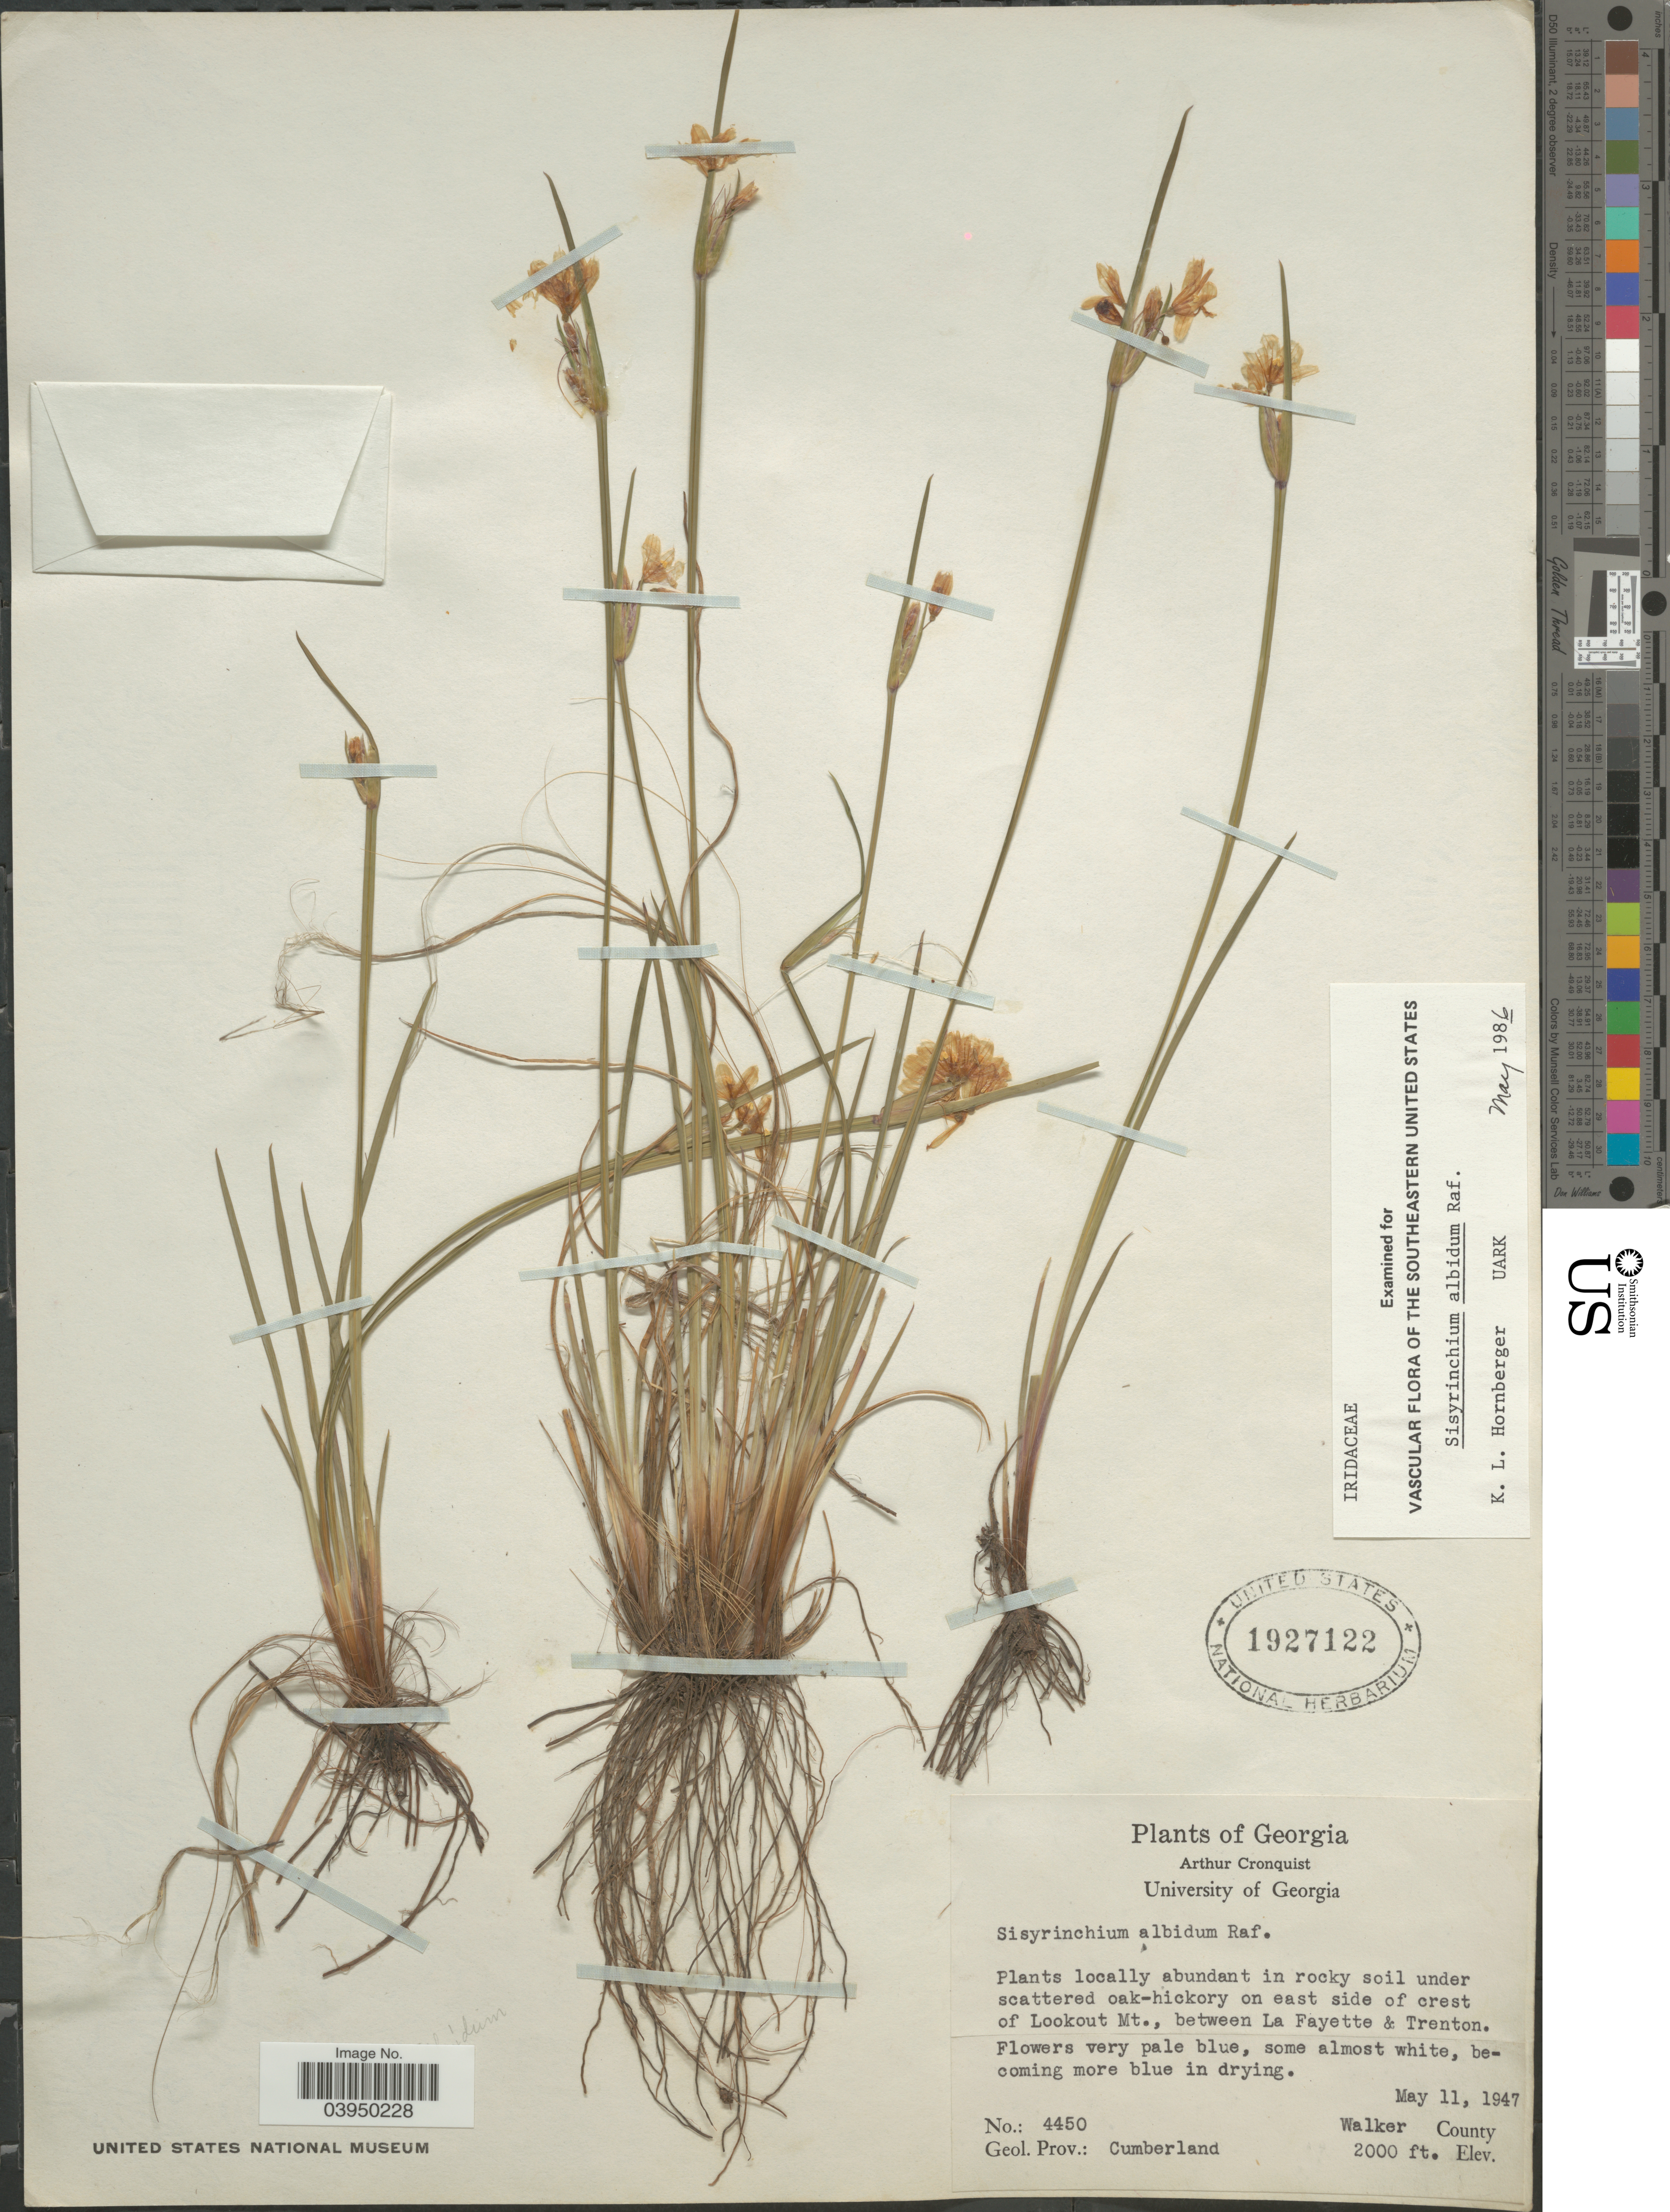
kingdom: Plantae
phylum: Tracheophyta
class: Liliopsida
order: Asparagales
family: Iridaceae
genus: Sisyrinchium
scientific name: Sisyrinchium albidum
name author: Raf.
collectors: A. J. Cronquist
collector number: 4450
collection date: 1947-05-11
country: United States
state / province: Georgia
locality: On east side of crest of Lookout Mt., between La Fayette & Trenton. Walker County. Geol. Prov.: Cumberland.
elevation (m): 610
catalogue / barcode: US 1927122